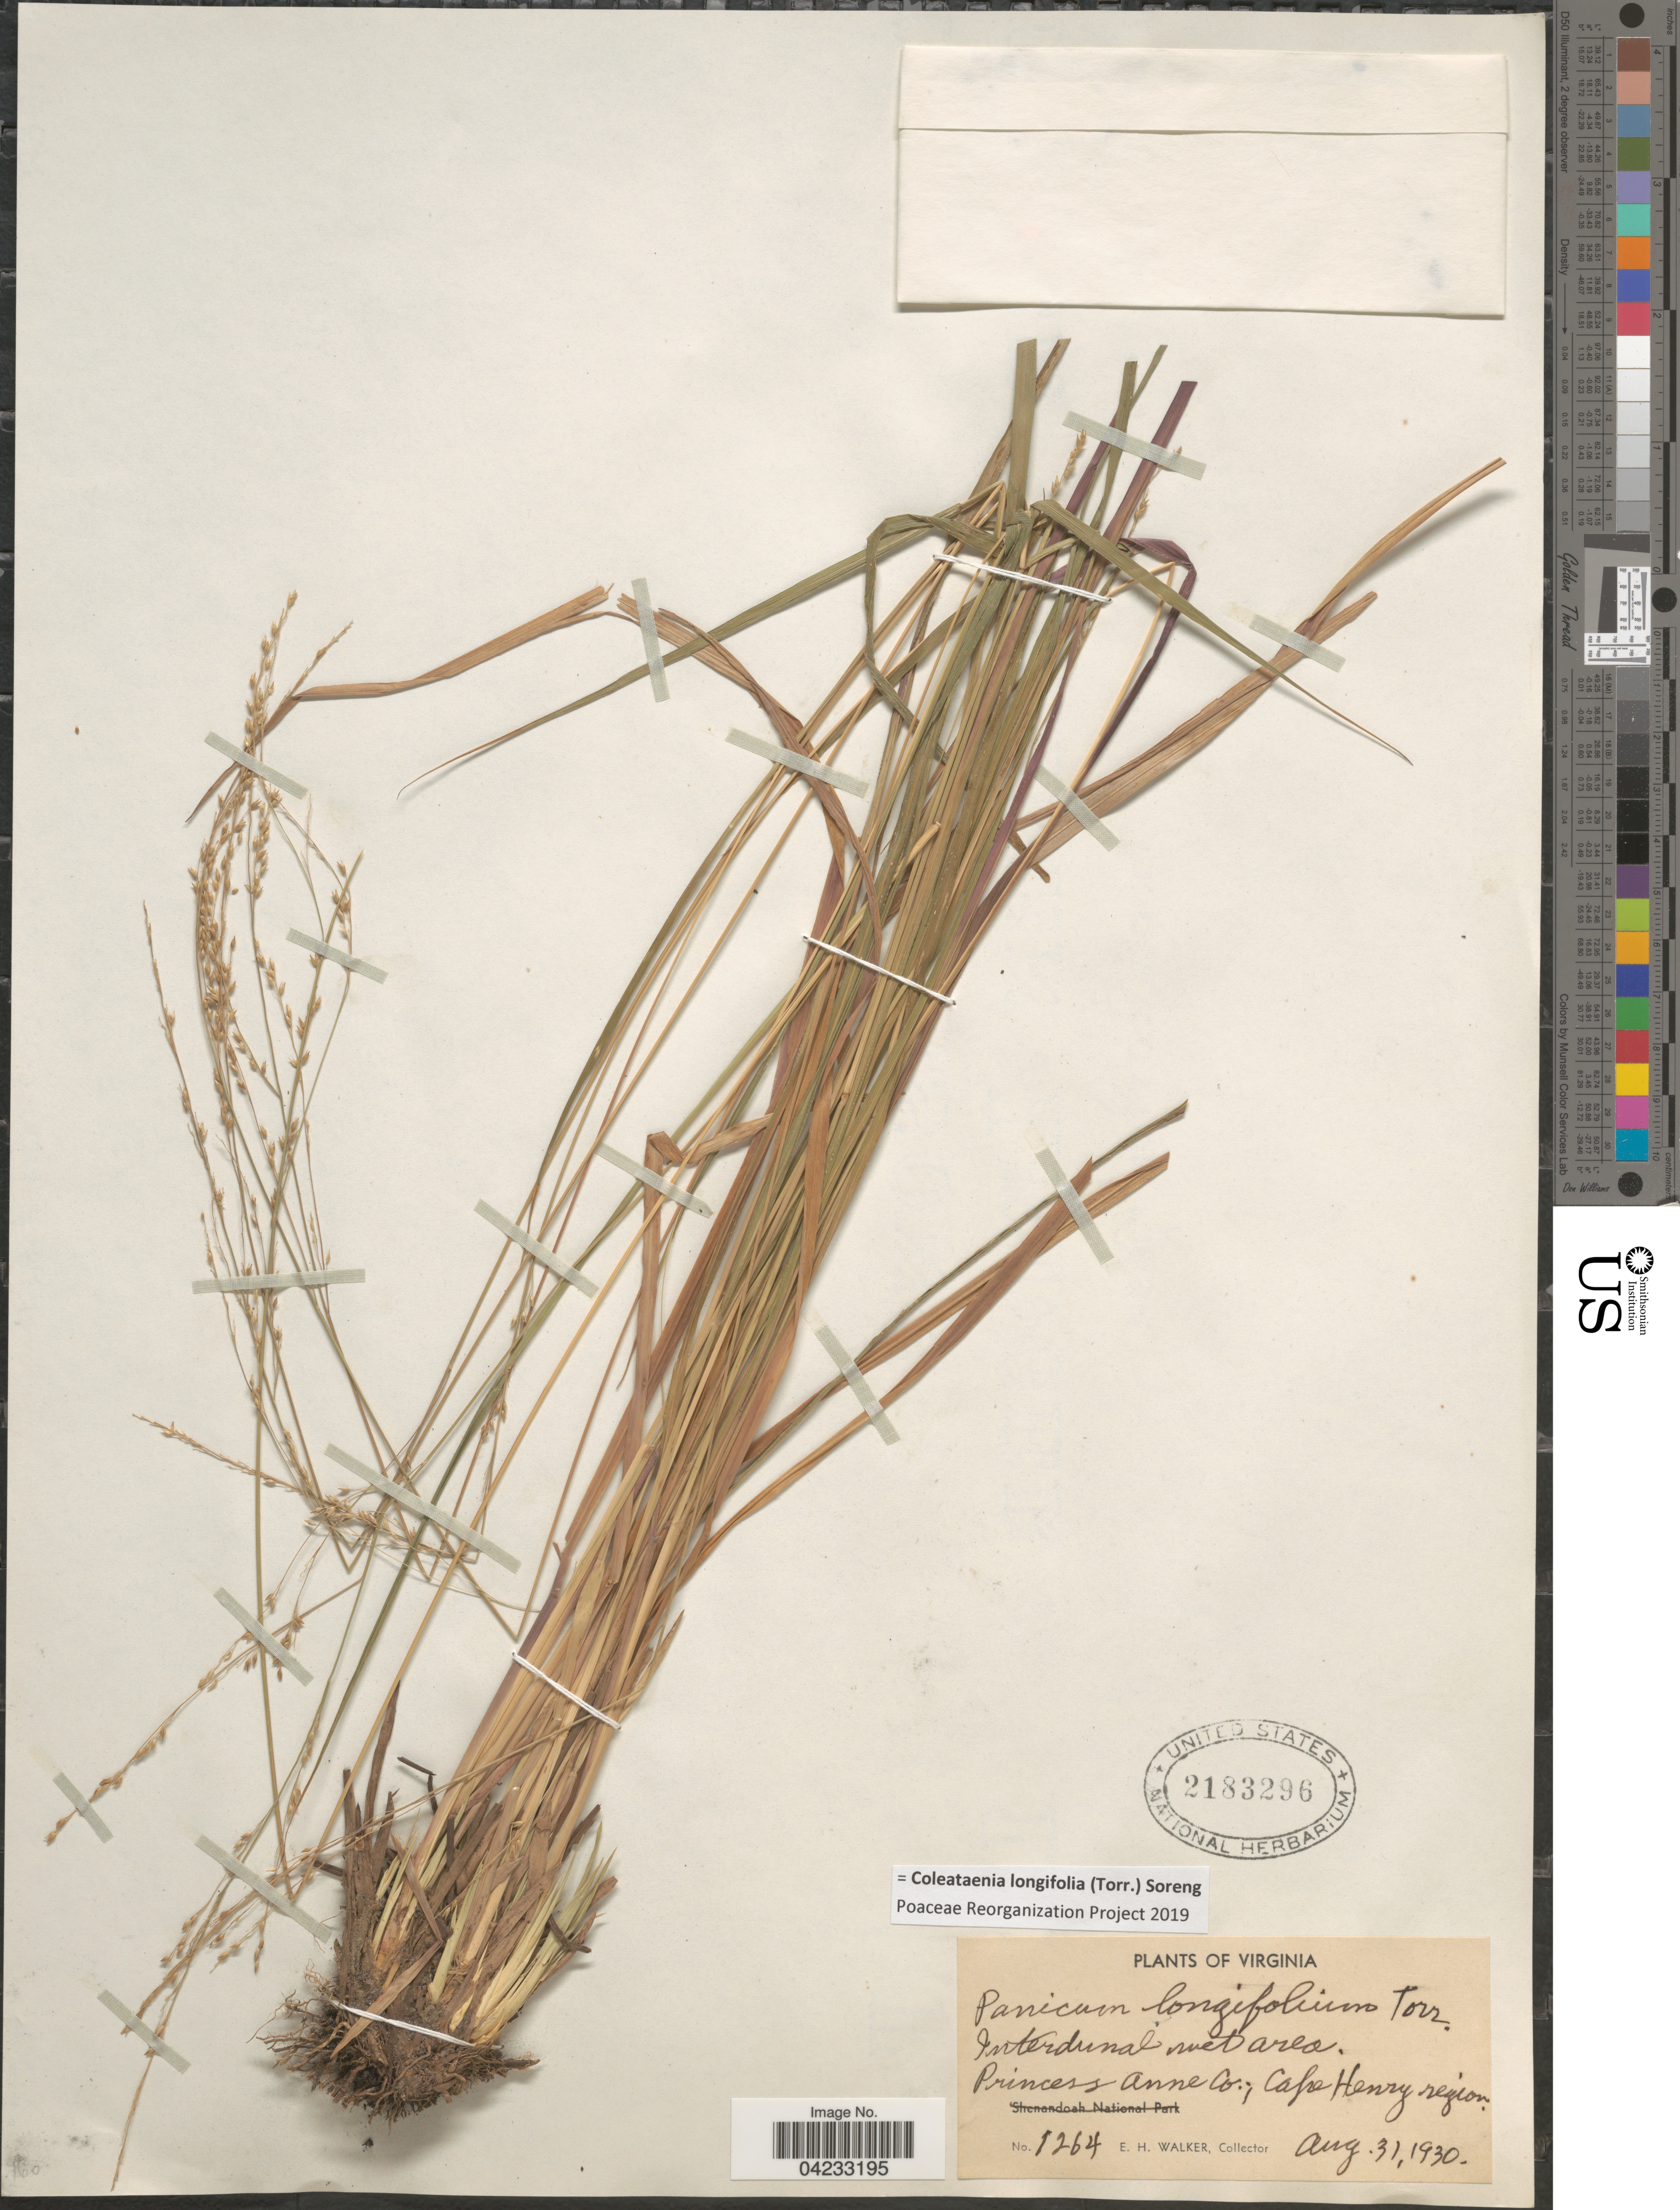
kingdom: Plantae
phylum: Tracheophyta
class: Liliopsida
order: Poales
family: Poaceae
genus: Coleataenia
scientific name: Coleataenia longifolia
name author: (Torr.) Soreng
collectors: E. H. Walker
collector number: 1264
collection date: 1930-08-31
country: United States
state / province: Virginia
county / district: City of Virginia Beach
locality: Interdunal wet area. Princess Anne Co., Cape Henry region.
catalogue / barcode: US 2183296